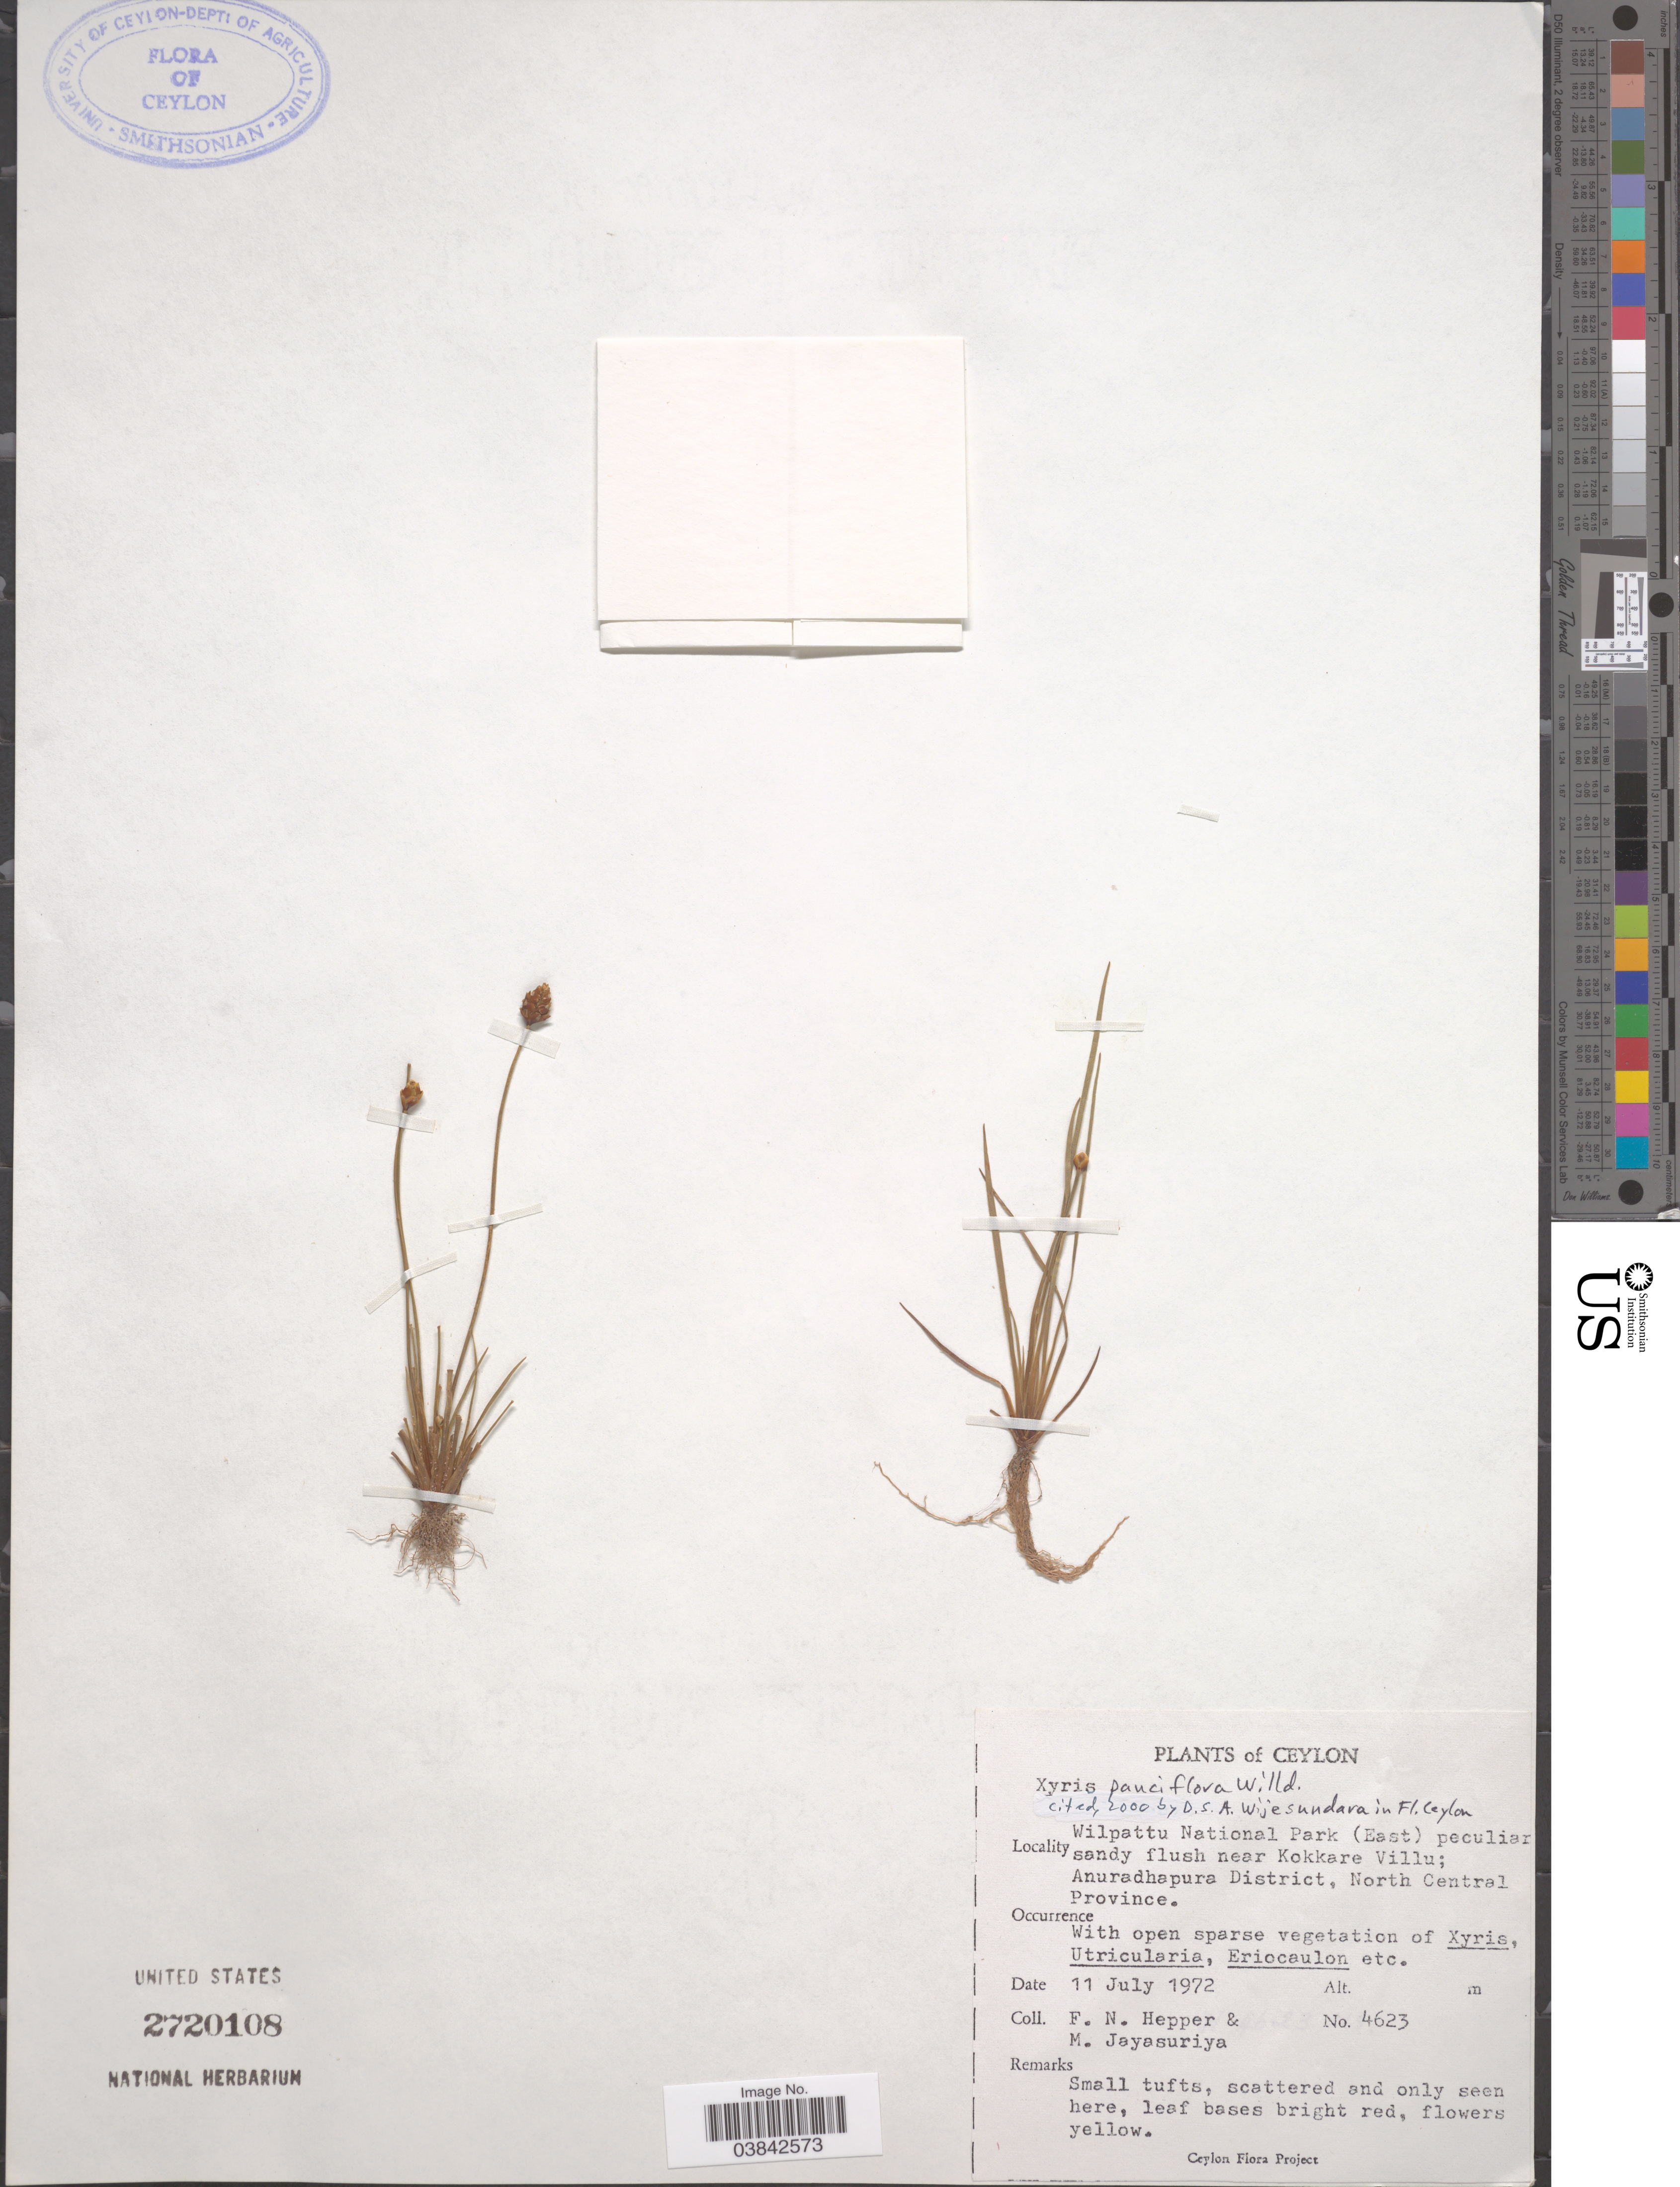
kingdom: Plantae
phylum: Tracheophyta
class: Liliopsida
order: Poales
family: Xyridaceae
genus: Xyris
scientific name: Xyris pauciflora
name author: Willd.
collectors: F. Hepper & M. Jayasuriya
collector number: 4623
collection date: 1972-07-11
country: Sri Lanka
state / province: North Central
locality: Ceylon. Wilpattu National Park (East) peculiar sandy flush near Kokkare Villu; Anuradhapura District.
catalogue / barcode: US 2720108